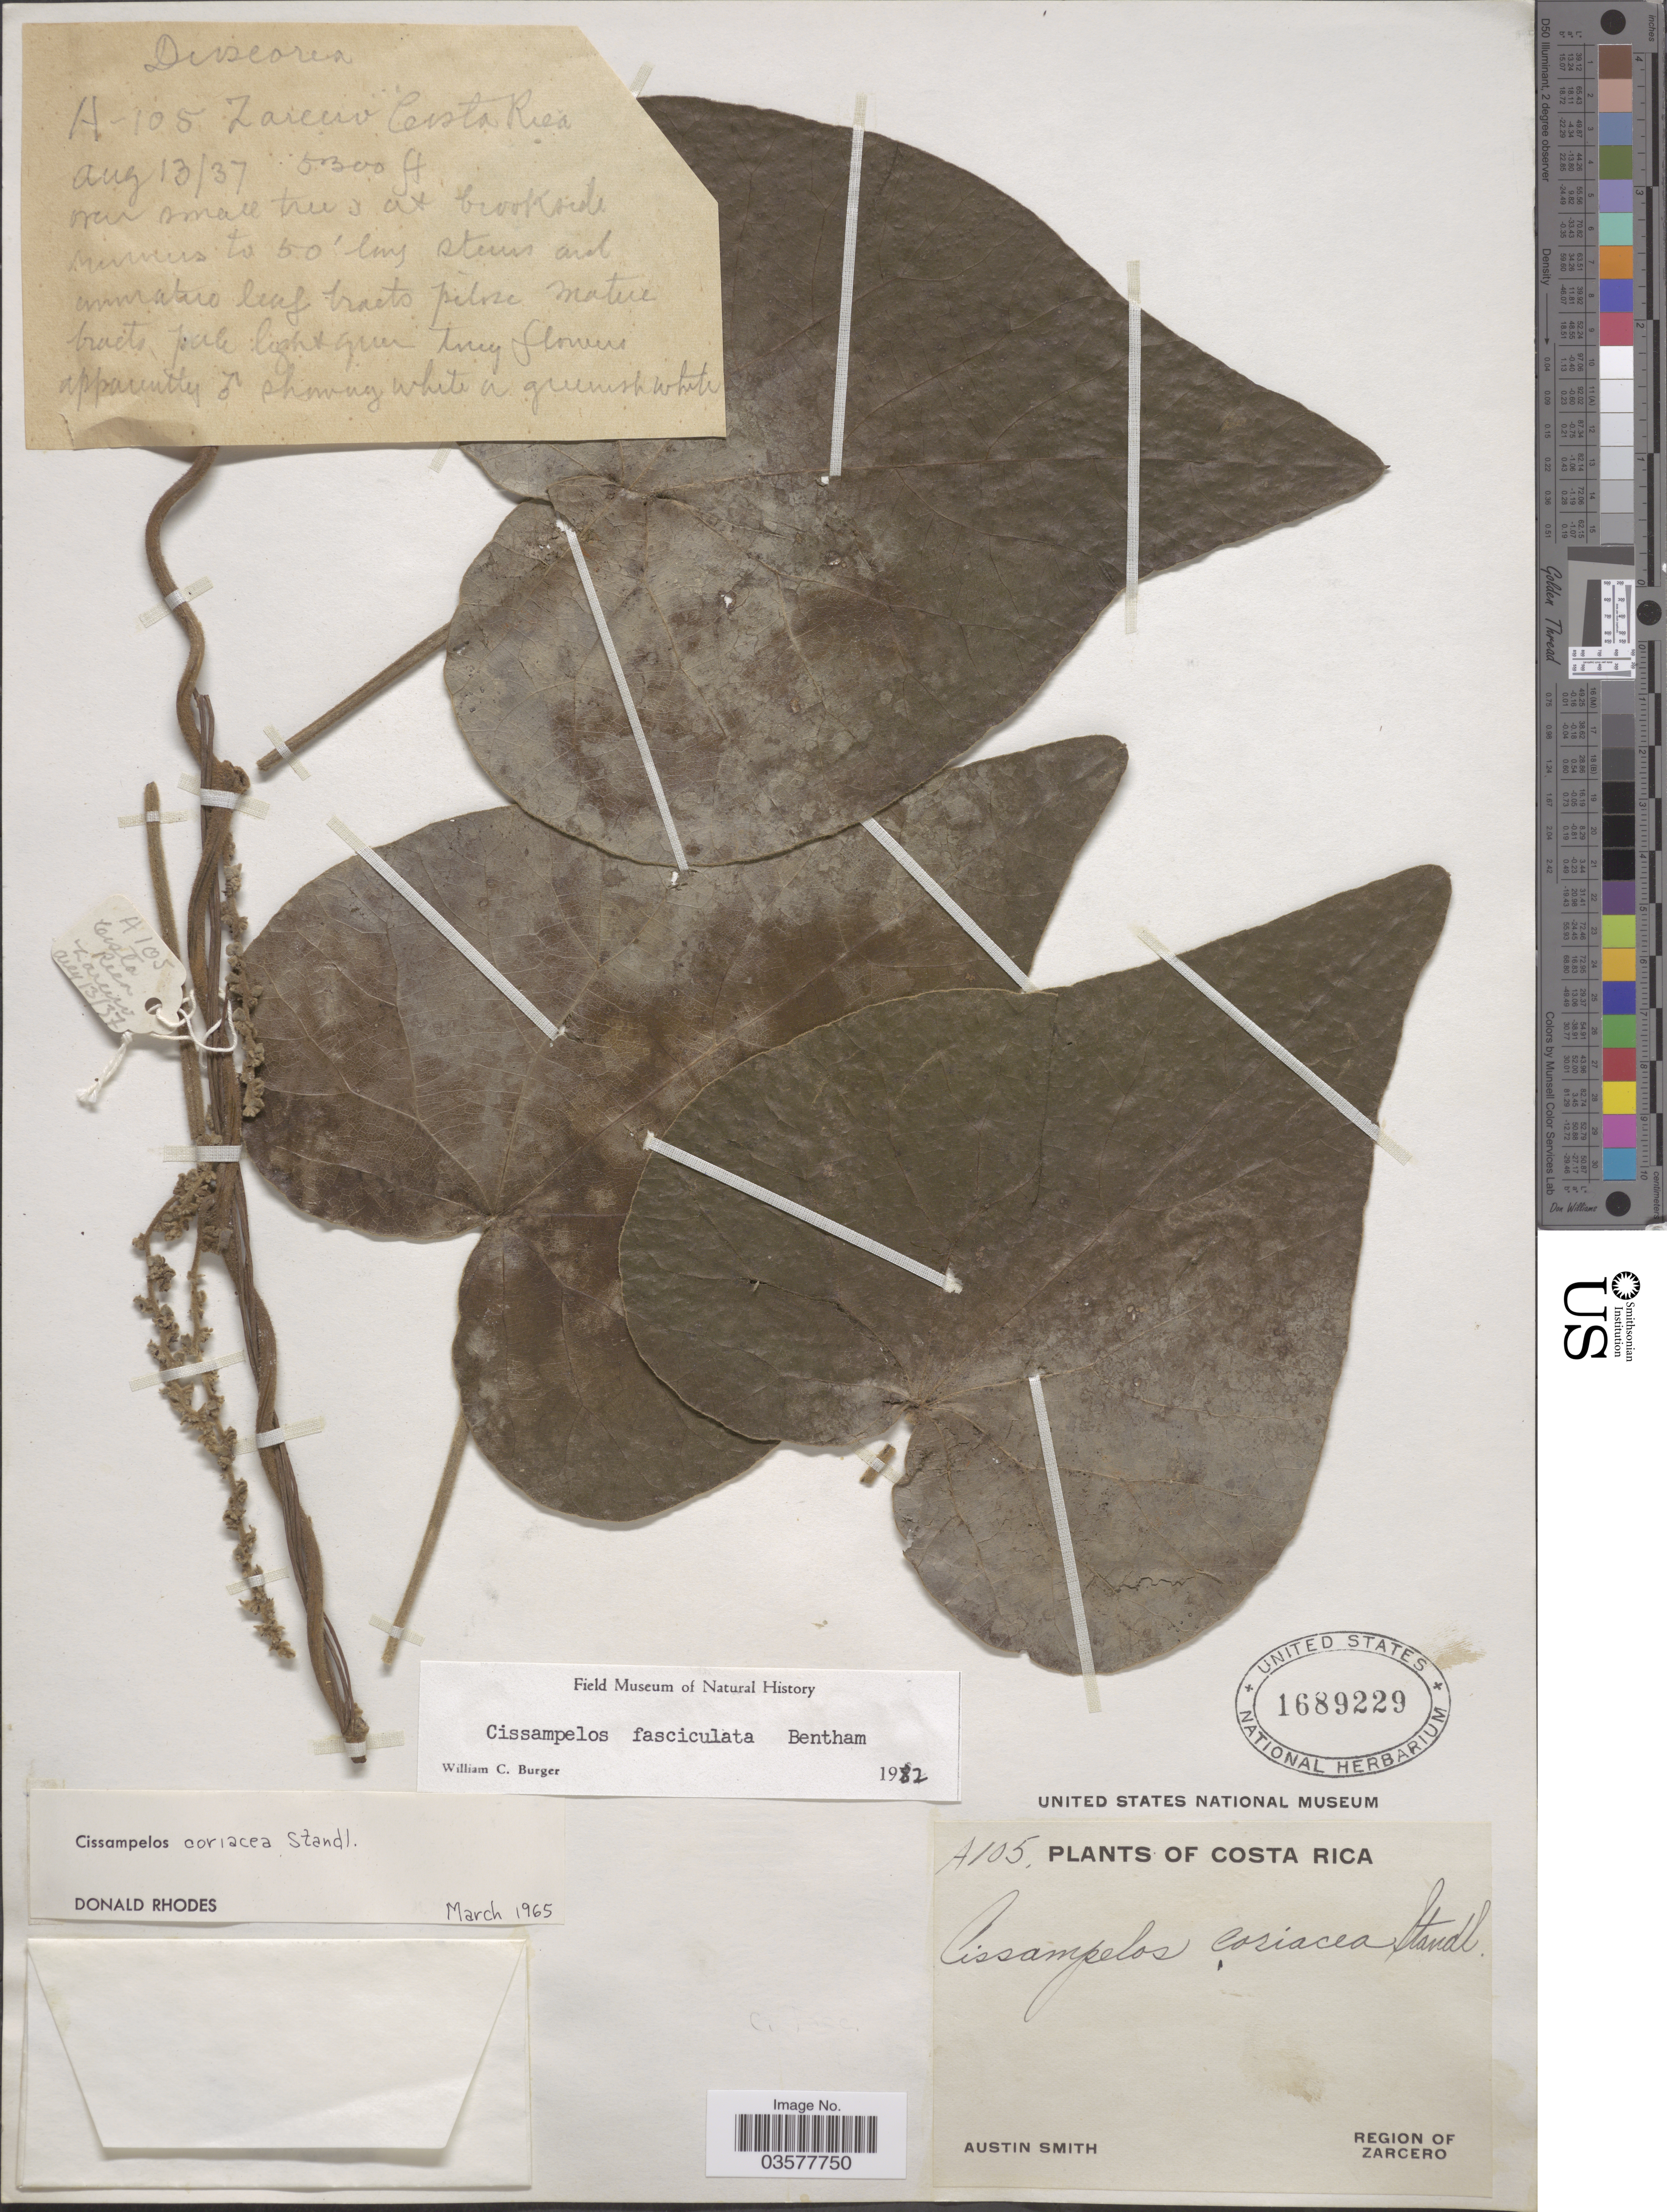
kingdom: Plantae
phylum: Tracheophyta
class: Magnoliopsida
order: Ranunculales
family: Menispermaceae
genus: Cissampelos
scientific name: Cissampelos fasciculata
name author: Benth.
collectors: Aust P. Smith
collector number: A105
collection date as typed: Transcribed d/m/y: 13/8/37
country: Costa Rica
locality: Region of Zarcero.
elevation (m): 1615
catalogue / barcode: US 1689229